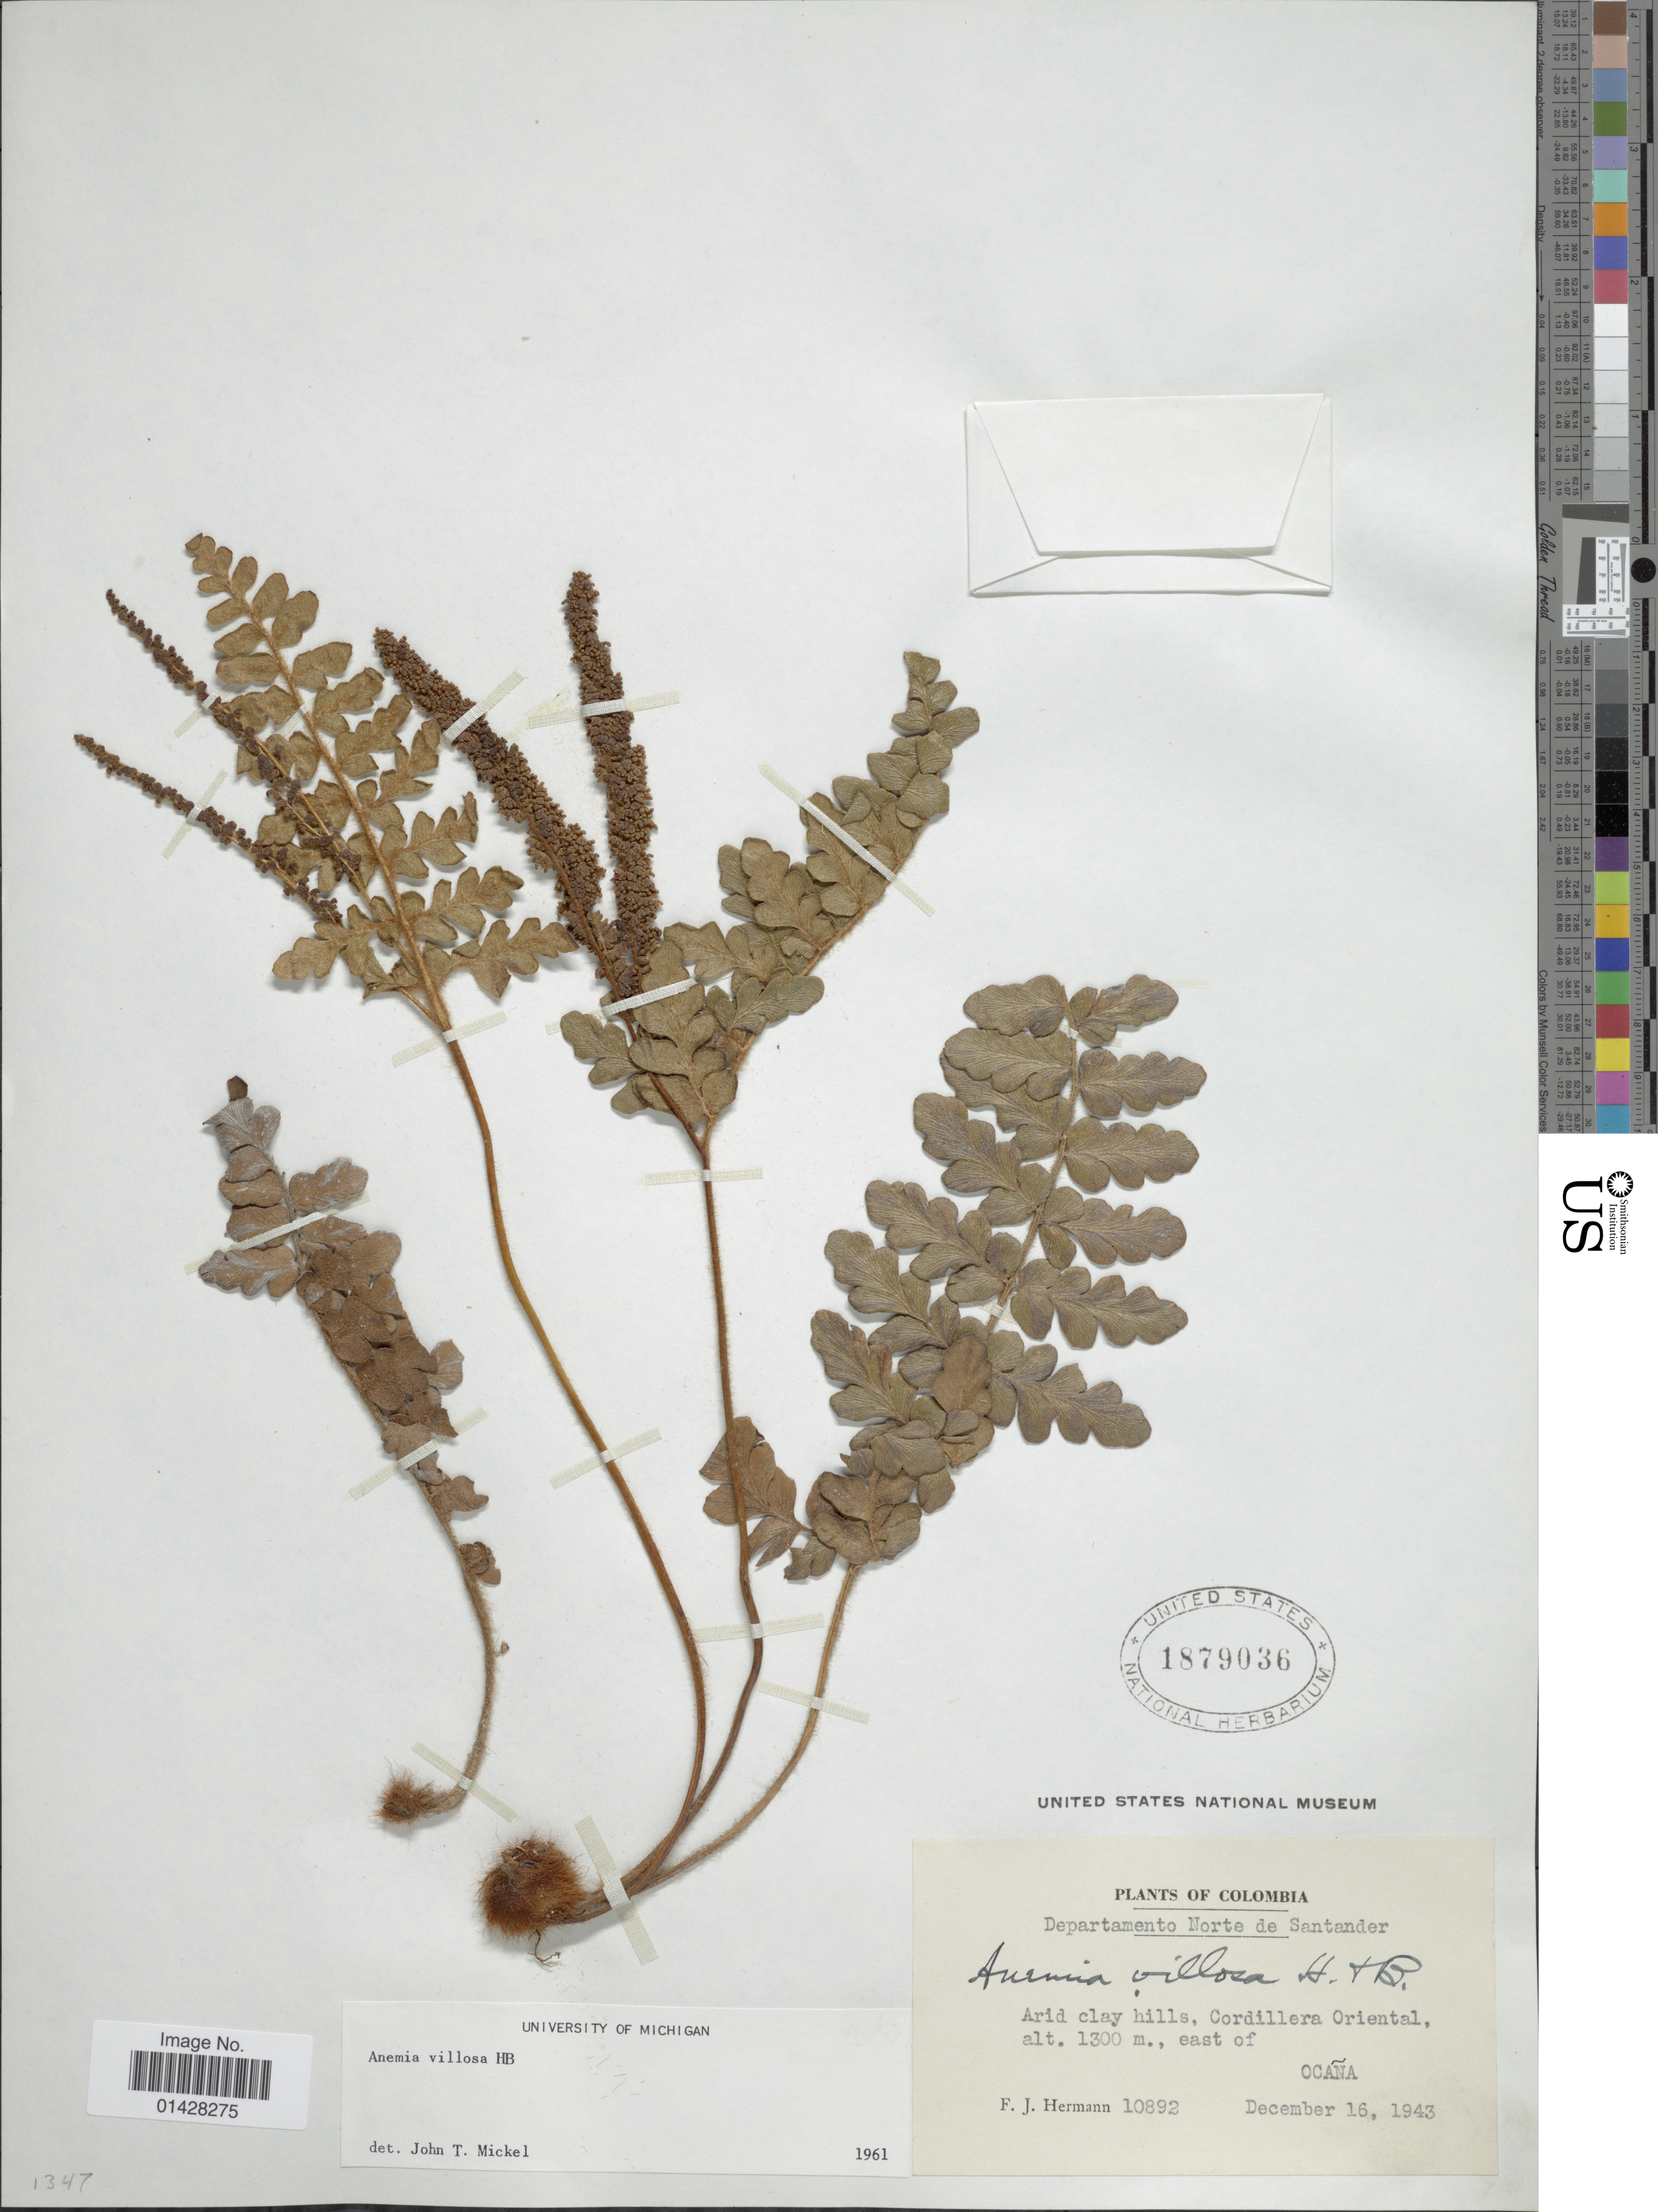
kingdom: Plantae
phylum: Tracheophyta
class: Polypodiopsida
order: Schizaeales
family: Anemiaceae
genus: Anemia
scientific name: Anemia villosa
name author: Humb. & Bonpl. ex Willd.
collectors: F. J. Hermann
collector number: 10892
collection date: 1943-12-16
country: Colombia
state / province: Norte de Santander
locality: Departamento Norte de Santander. Arid clay hills, Cordillera Oriental, east of Ocaña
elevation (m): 1300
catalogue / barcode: US 1879036